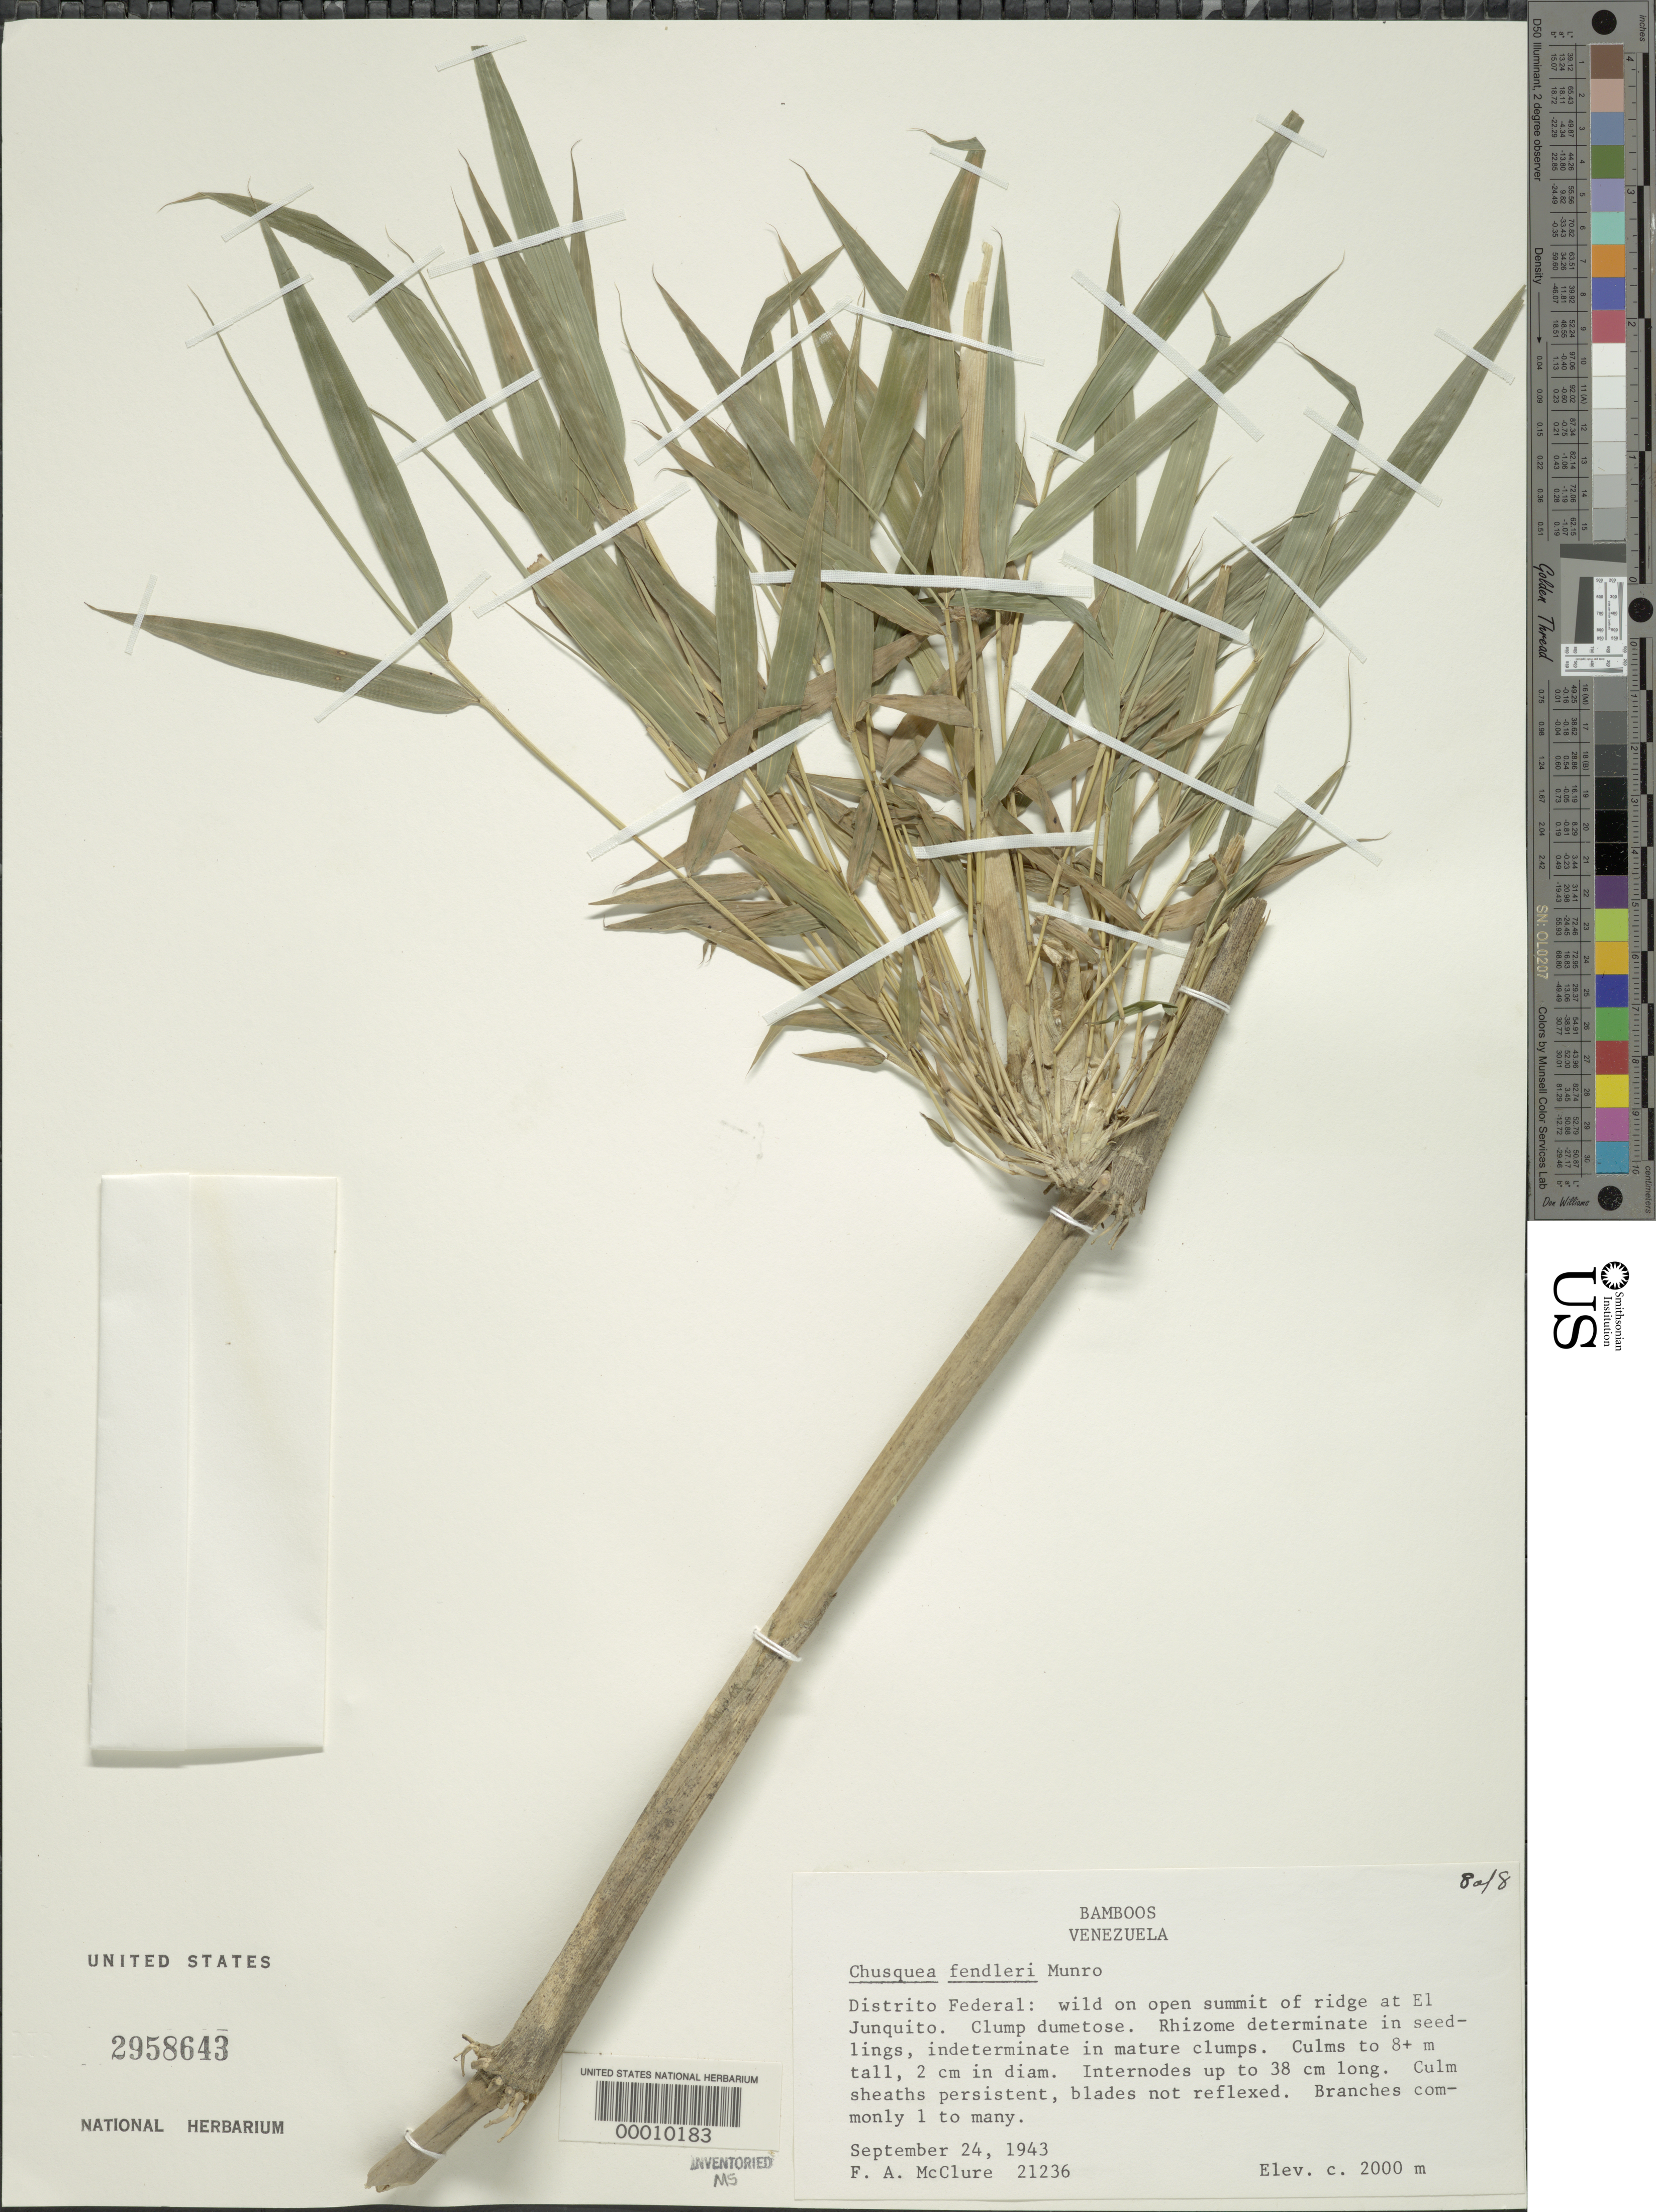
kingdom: Plantae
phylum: Tracheophyta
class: Liliopsida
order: Poales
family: Poaceae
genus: Chusquea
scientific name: Chusquea fendleri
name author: Munro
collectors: F. A. McClure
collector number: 21236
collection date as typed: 24 Sep 1943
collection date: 1943-09-24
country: Venezuela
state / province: Distrito Federal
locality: El junquito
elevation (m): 2000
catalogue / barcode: US 2958643